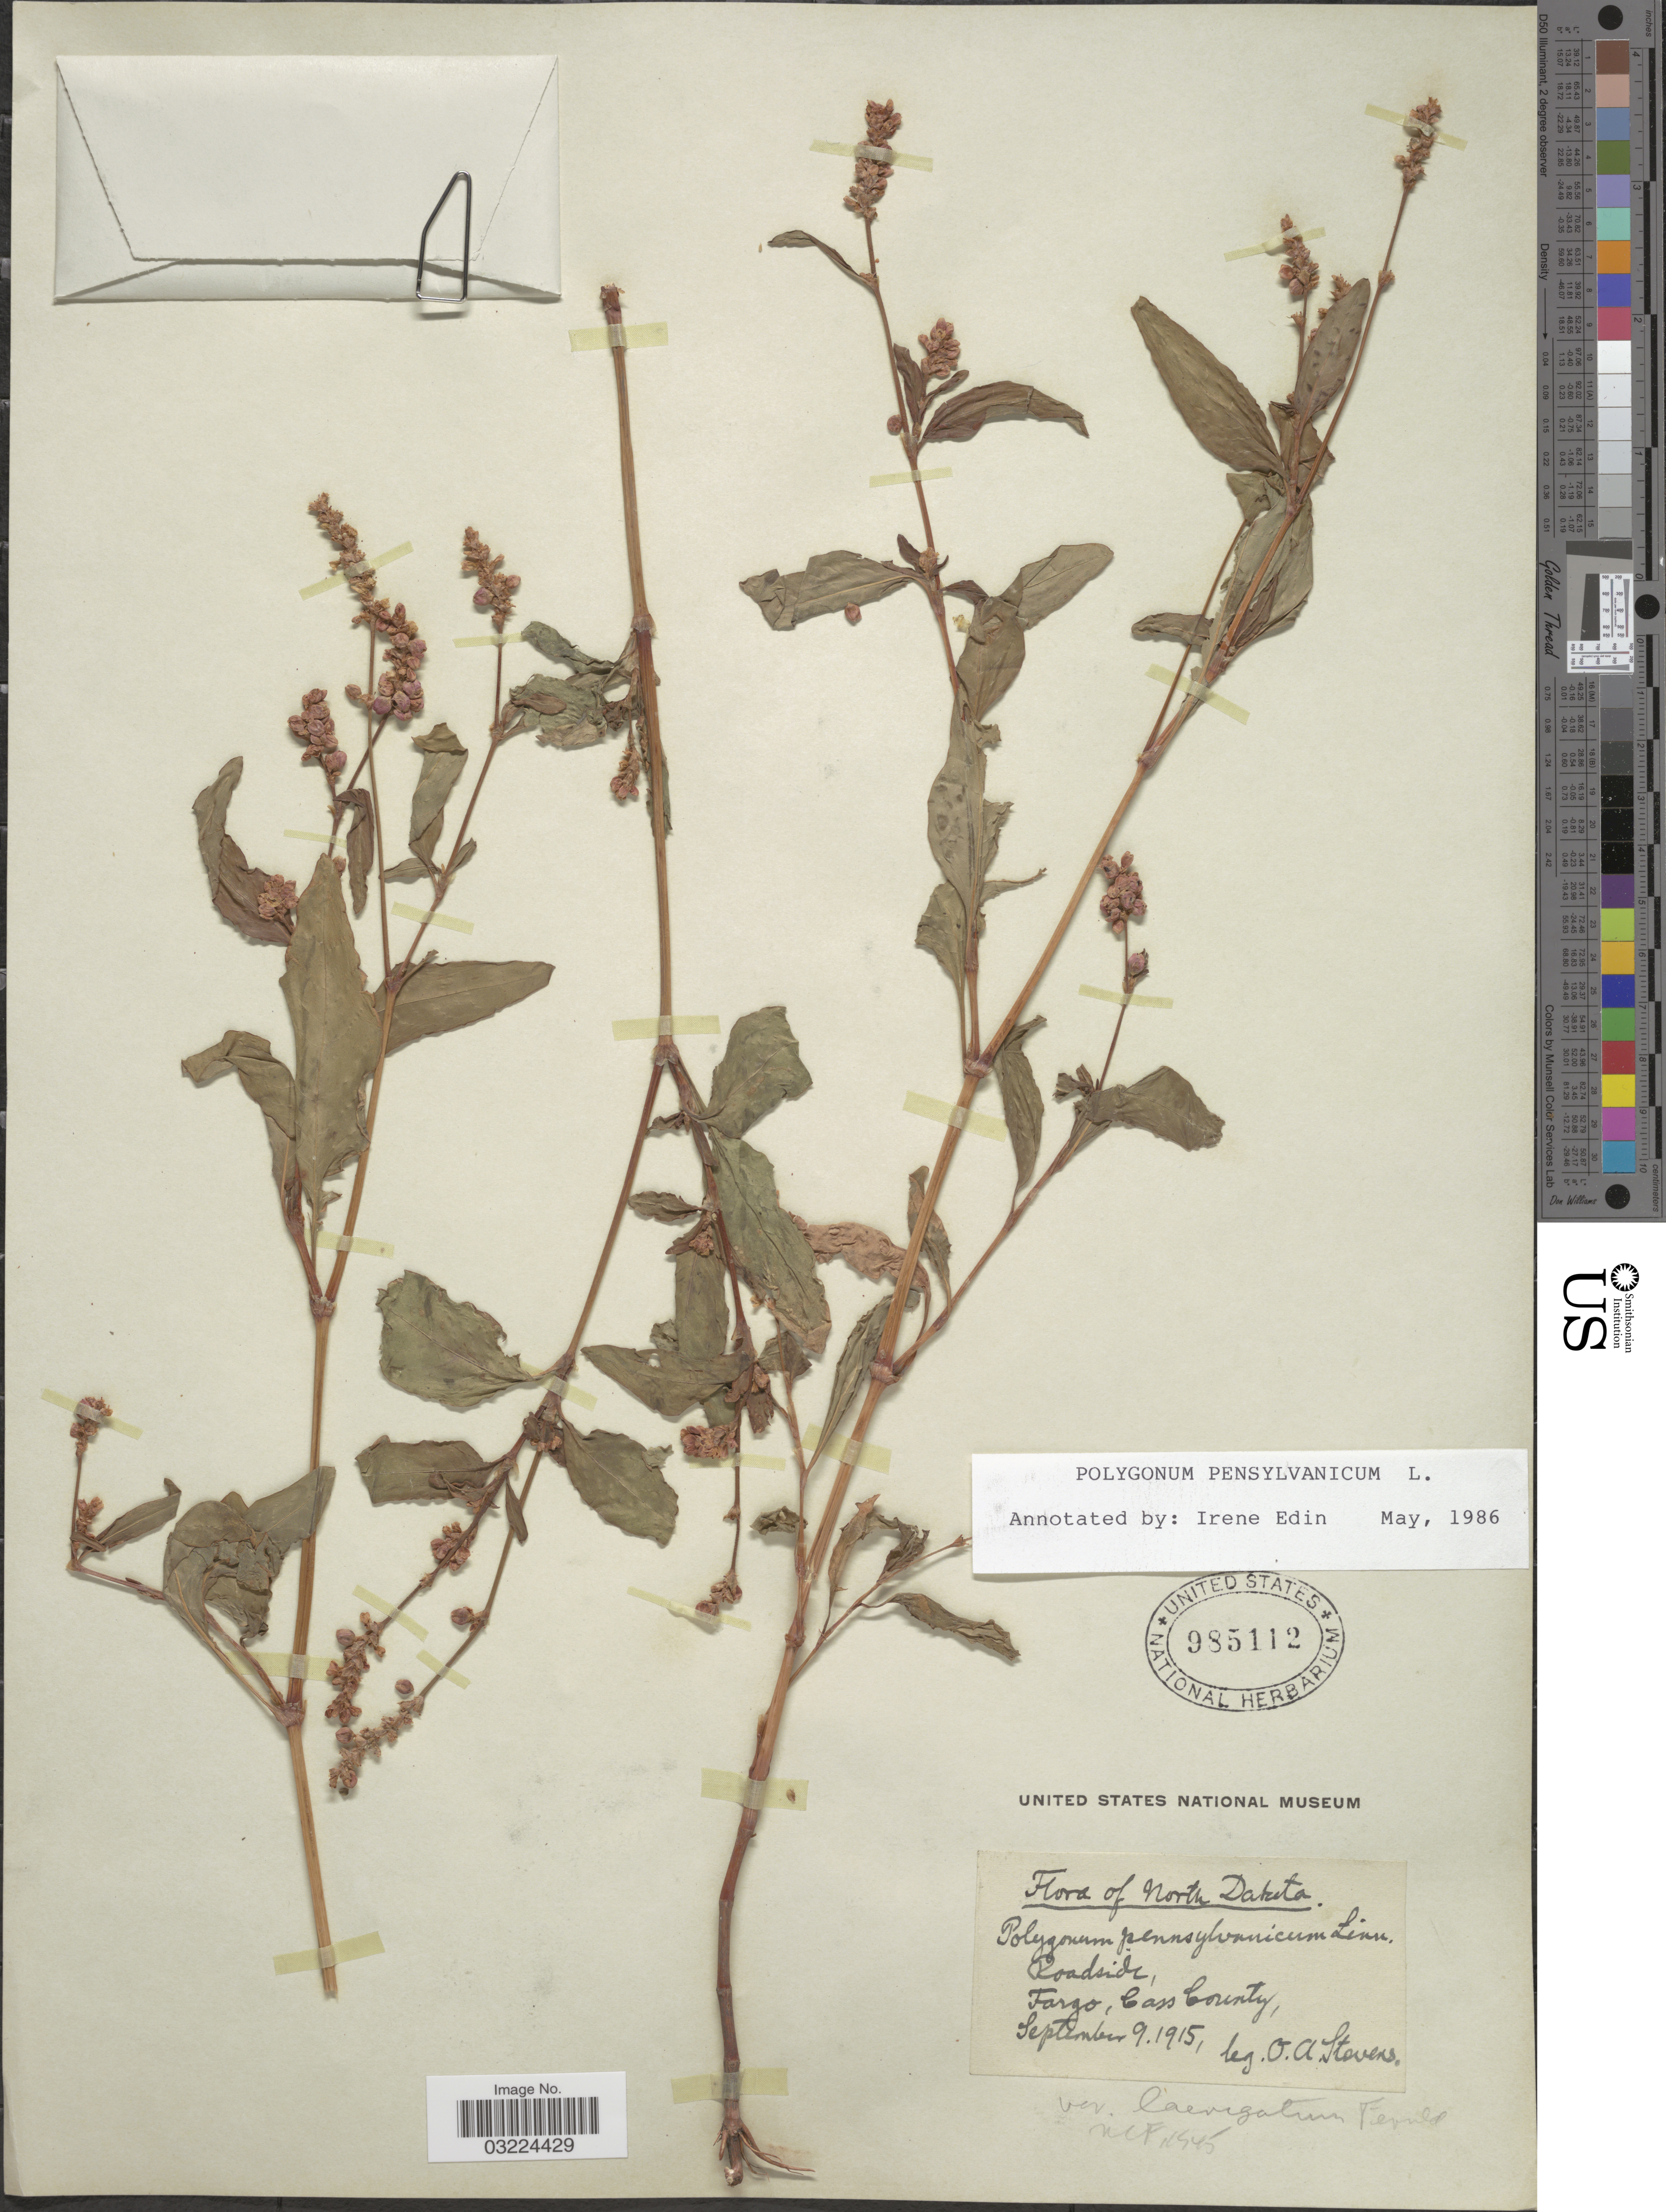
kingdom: Plantae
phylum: Tracheophyta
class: Magnoliopsida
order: Caryophyllales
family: Polygonaceae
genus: Persicaria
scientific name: Persicaria pensylvanica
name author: (L.) M. Gómez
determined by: Atha, D. E.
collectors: O. A. Stevens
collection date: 1915-09-09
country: United States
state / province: North Dakota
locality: Roadside. Fargo, Cass County.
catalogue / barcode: US 985112